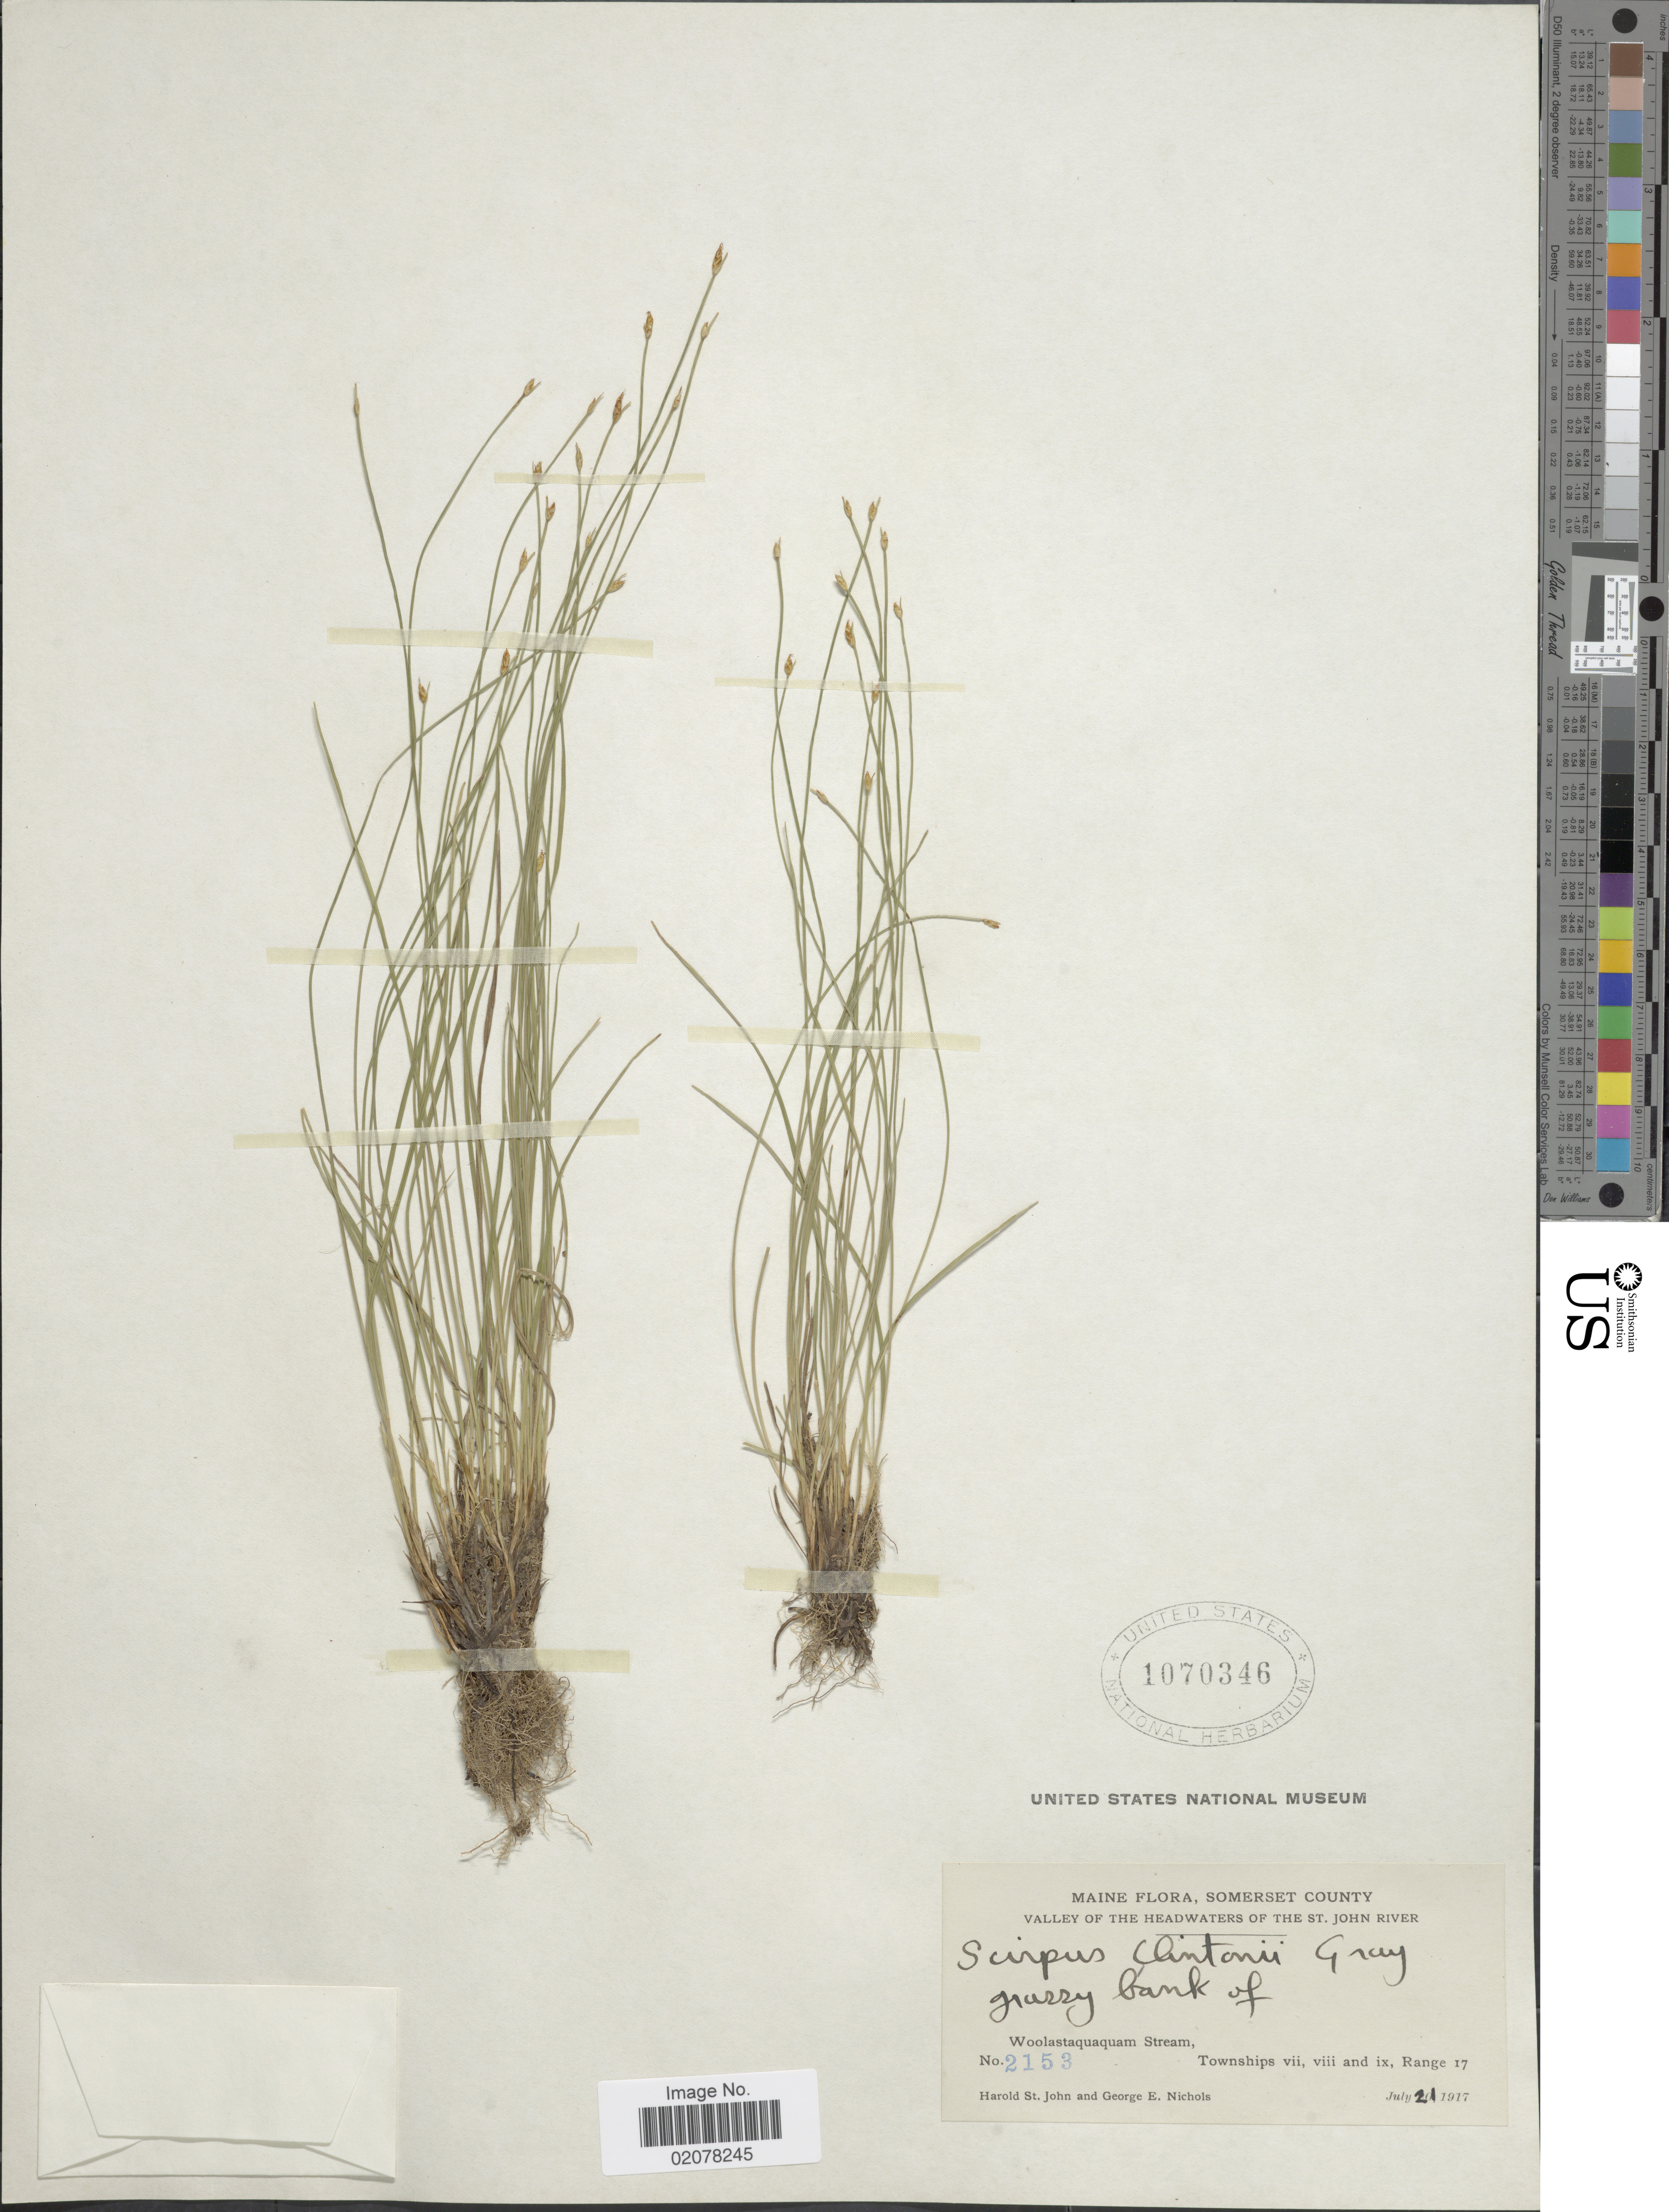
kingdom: Plantae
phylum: Tracheophyta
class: Liliopsida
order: Poales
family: Cyperaceae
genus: Trichophorum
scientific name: Trichophorum clintonii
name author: (A. Gray) S.G. Sm.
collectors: H. St. John & G. E. Nichols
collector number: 2153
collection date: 1917-07-21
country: United States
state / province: Maine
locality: Somerset County, valley of the headwaters of the St. John river, Woolastaquaquam Stream, Townships 7, 8 and 9, Range 17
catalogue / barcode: US 1070346